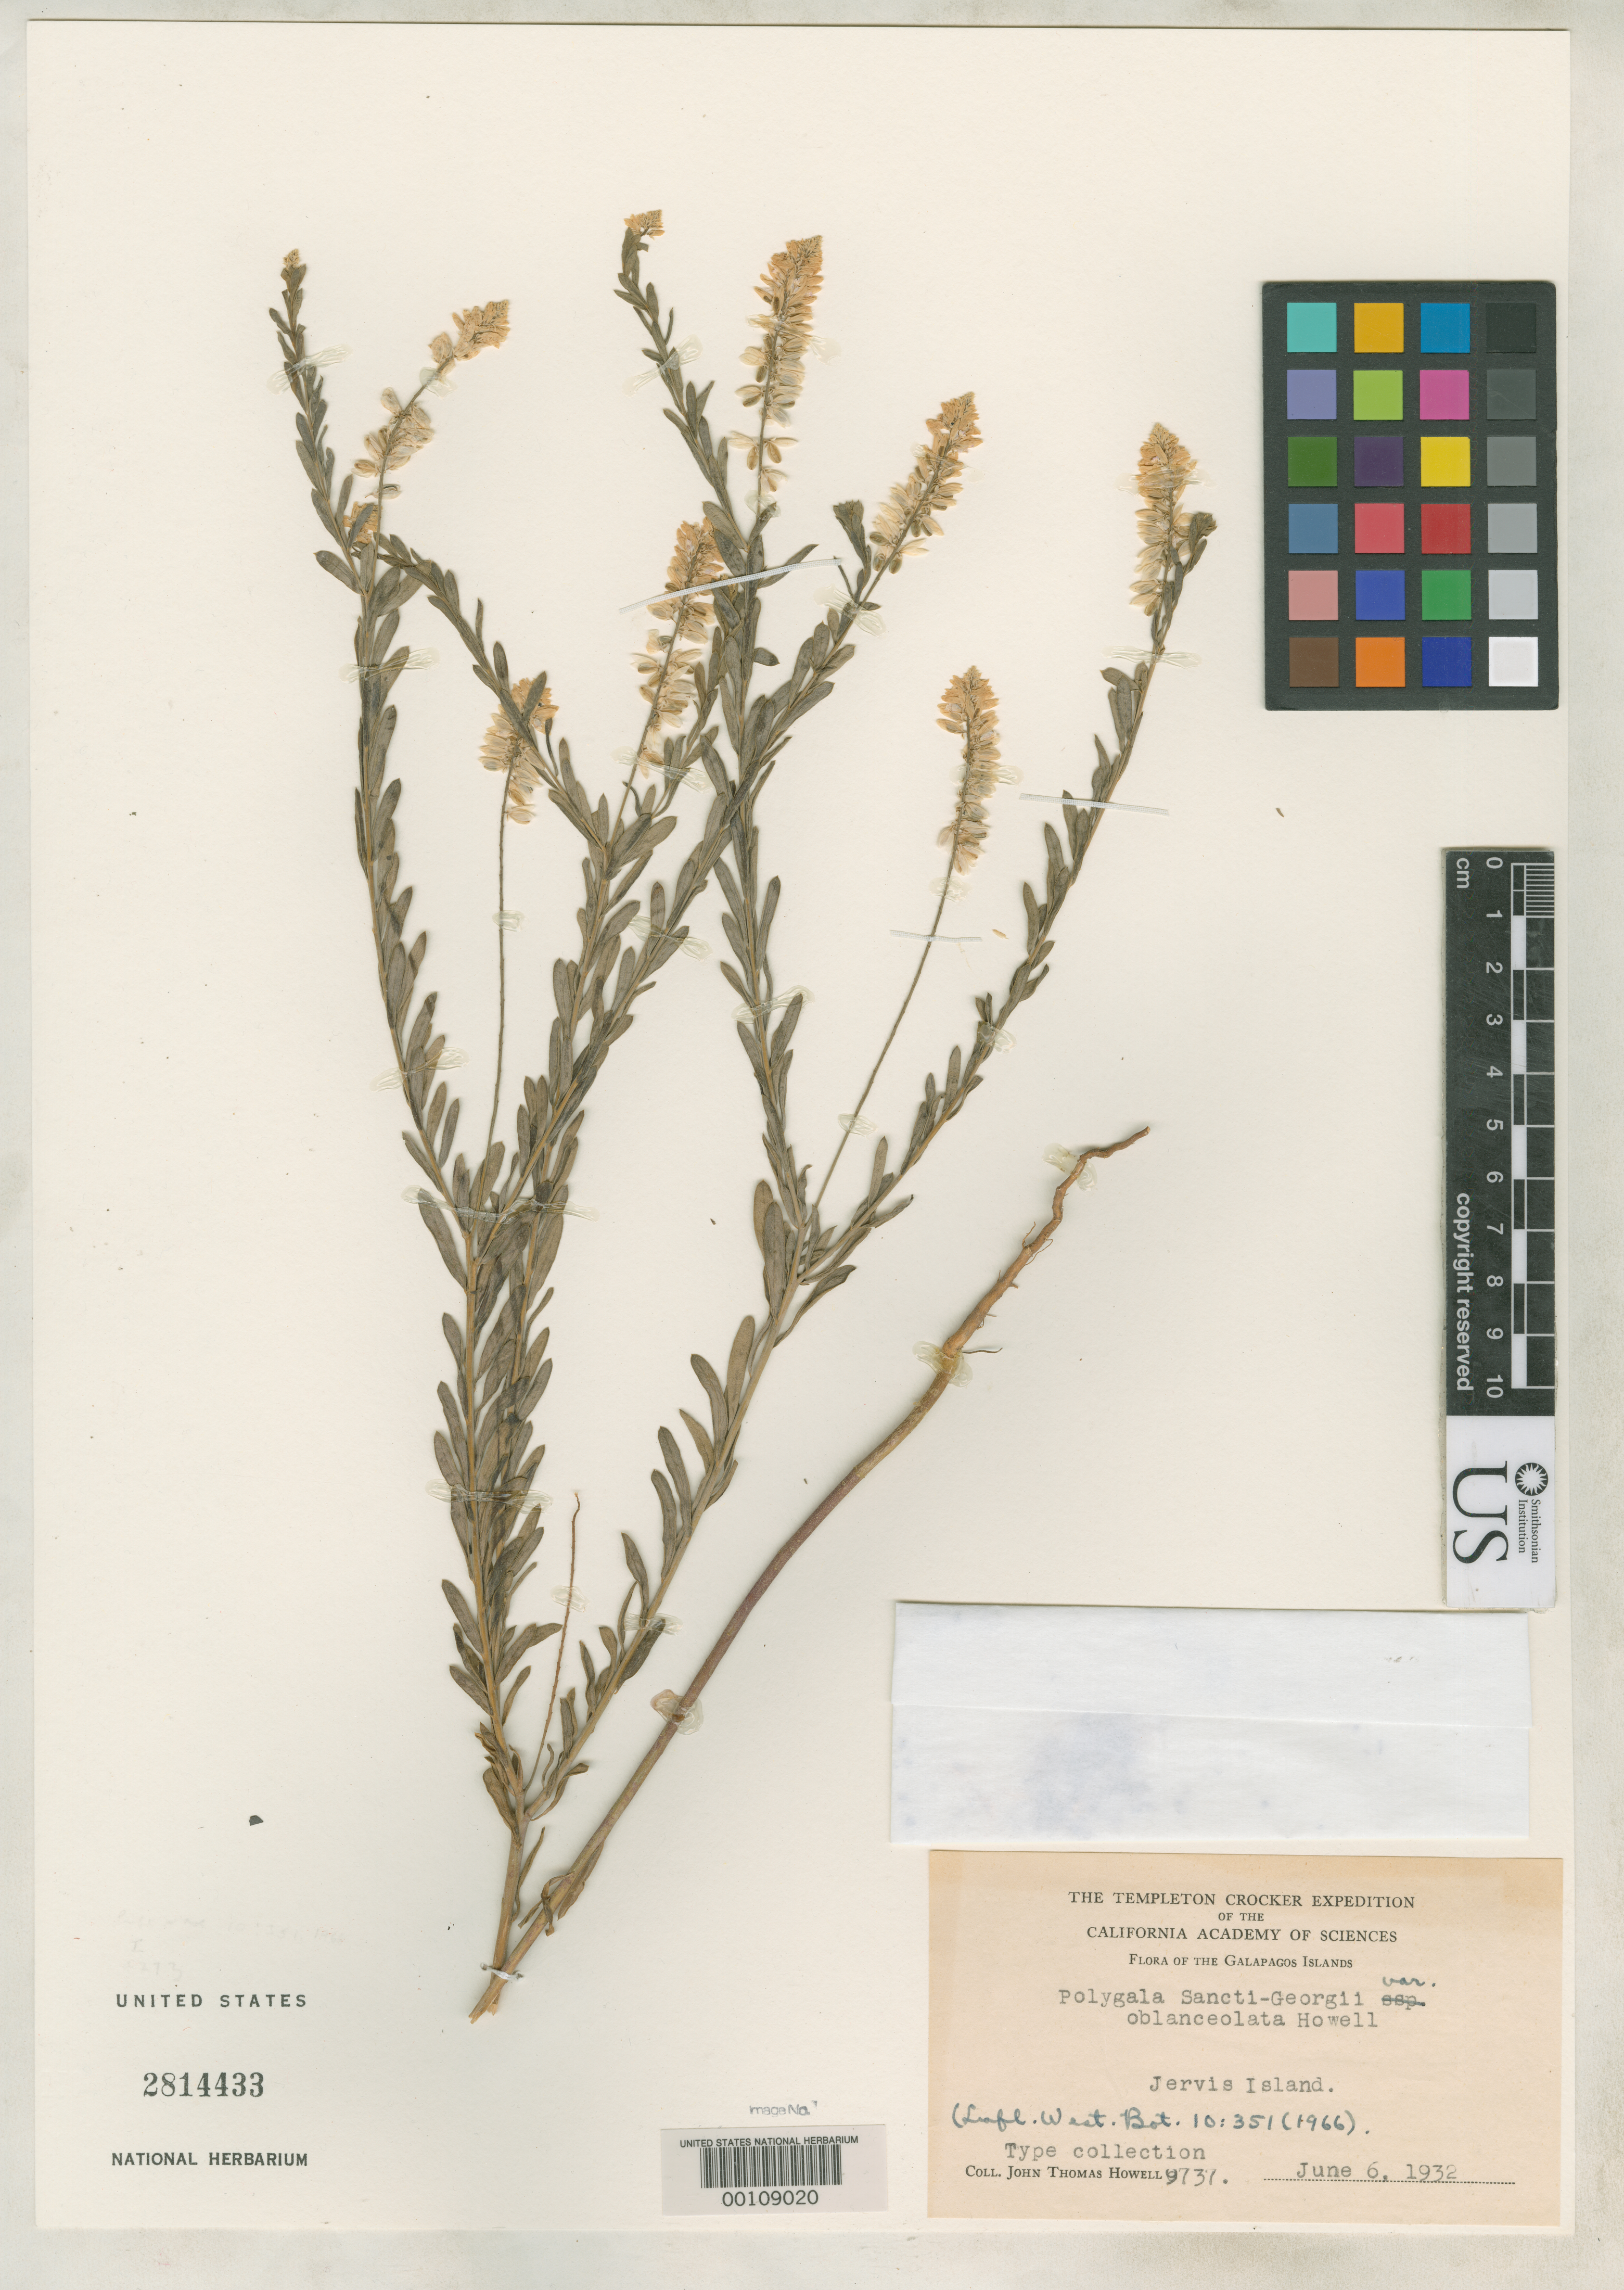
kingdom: Plantae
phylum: Tracheophyta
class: Magnoliopsida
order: Fabales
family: Polygalaceae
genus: Polygala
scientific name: Polygala sancti-georgii var. oblanceolata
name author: J.T. Howell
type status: Isotype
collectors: J. T. Howell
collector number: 9737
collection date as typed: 06 Jun 1932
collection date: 1932-06-06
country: Ecuador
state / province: Colón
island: Jervis [Rábida]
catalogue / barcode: US 2814433